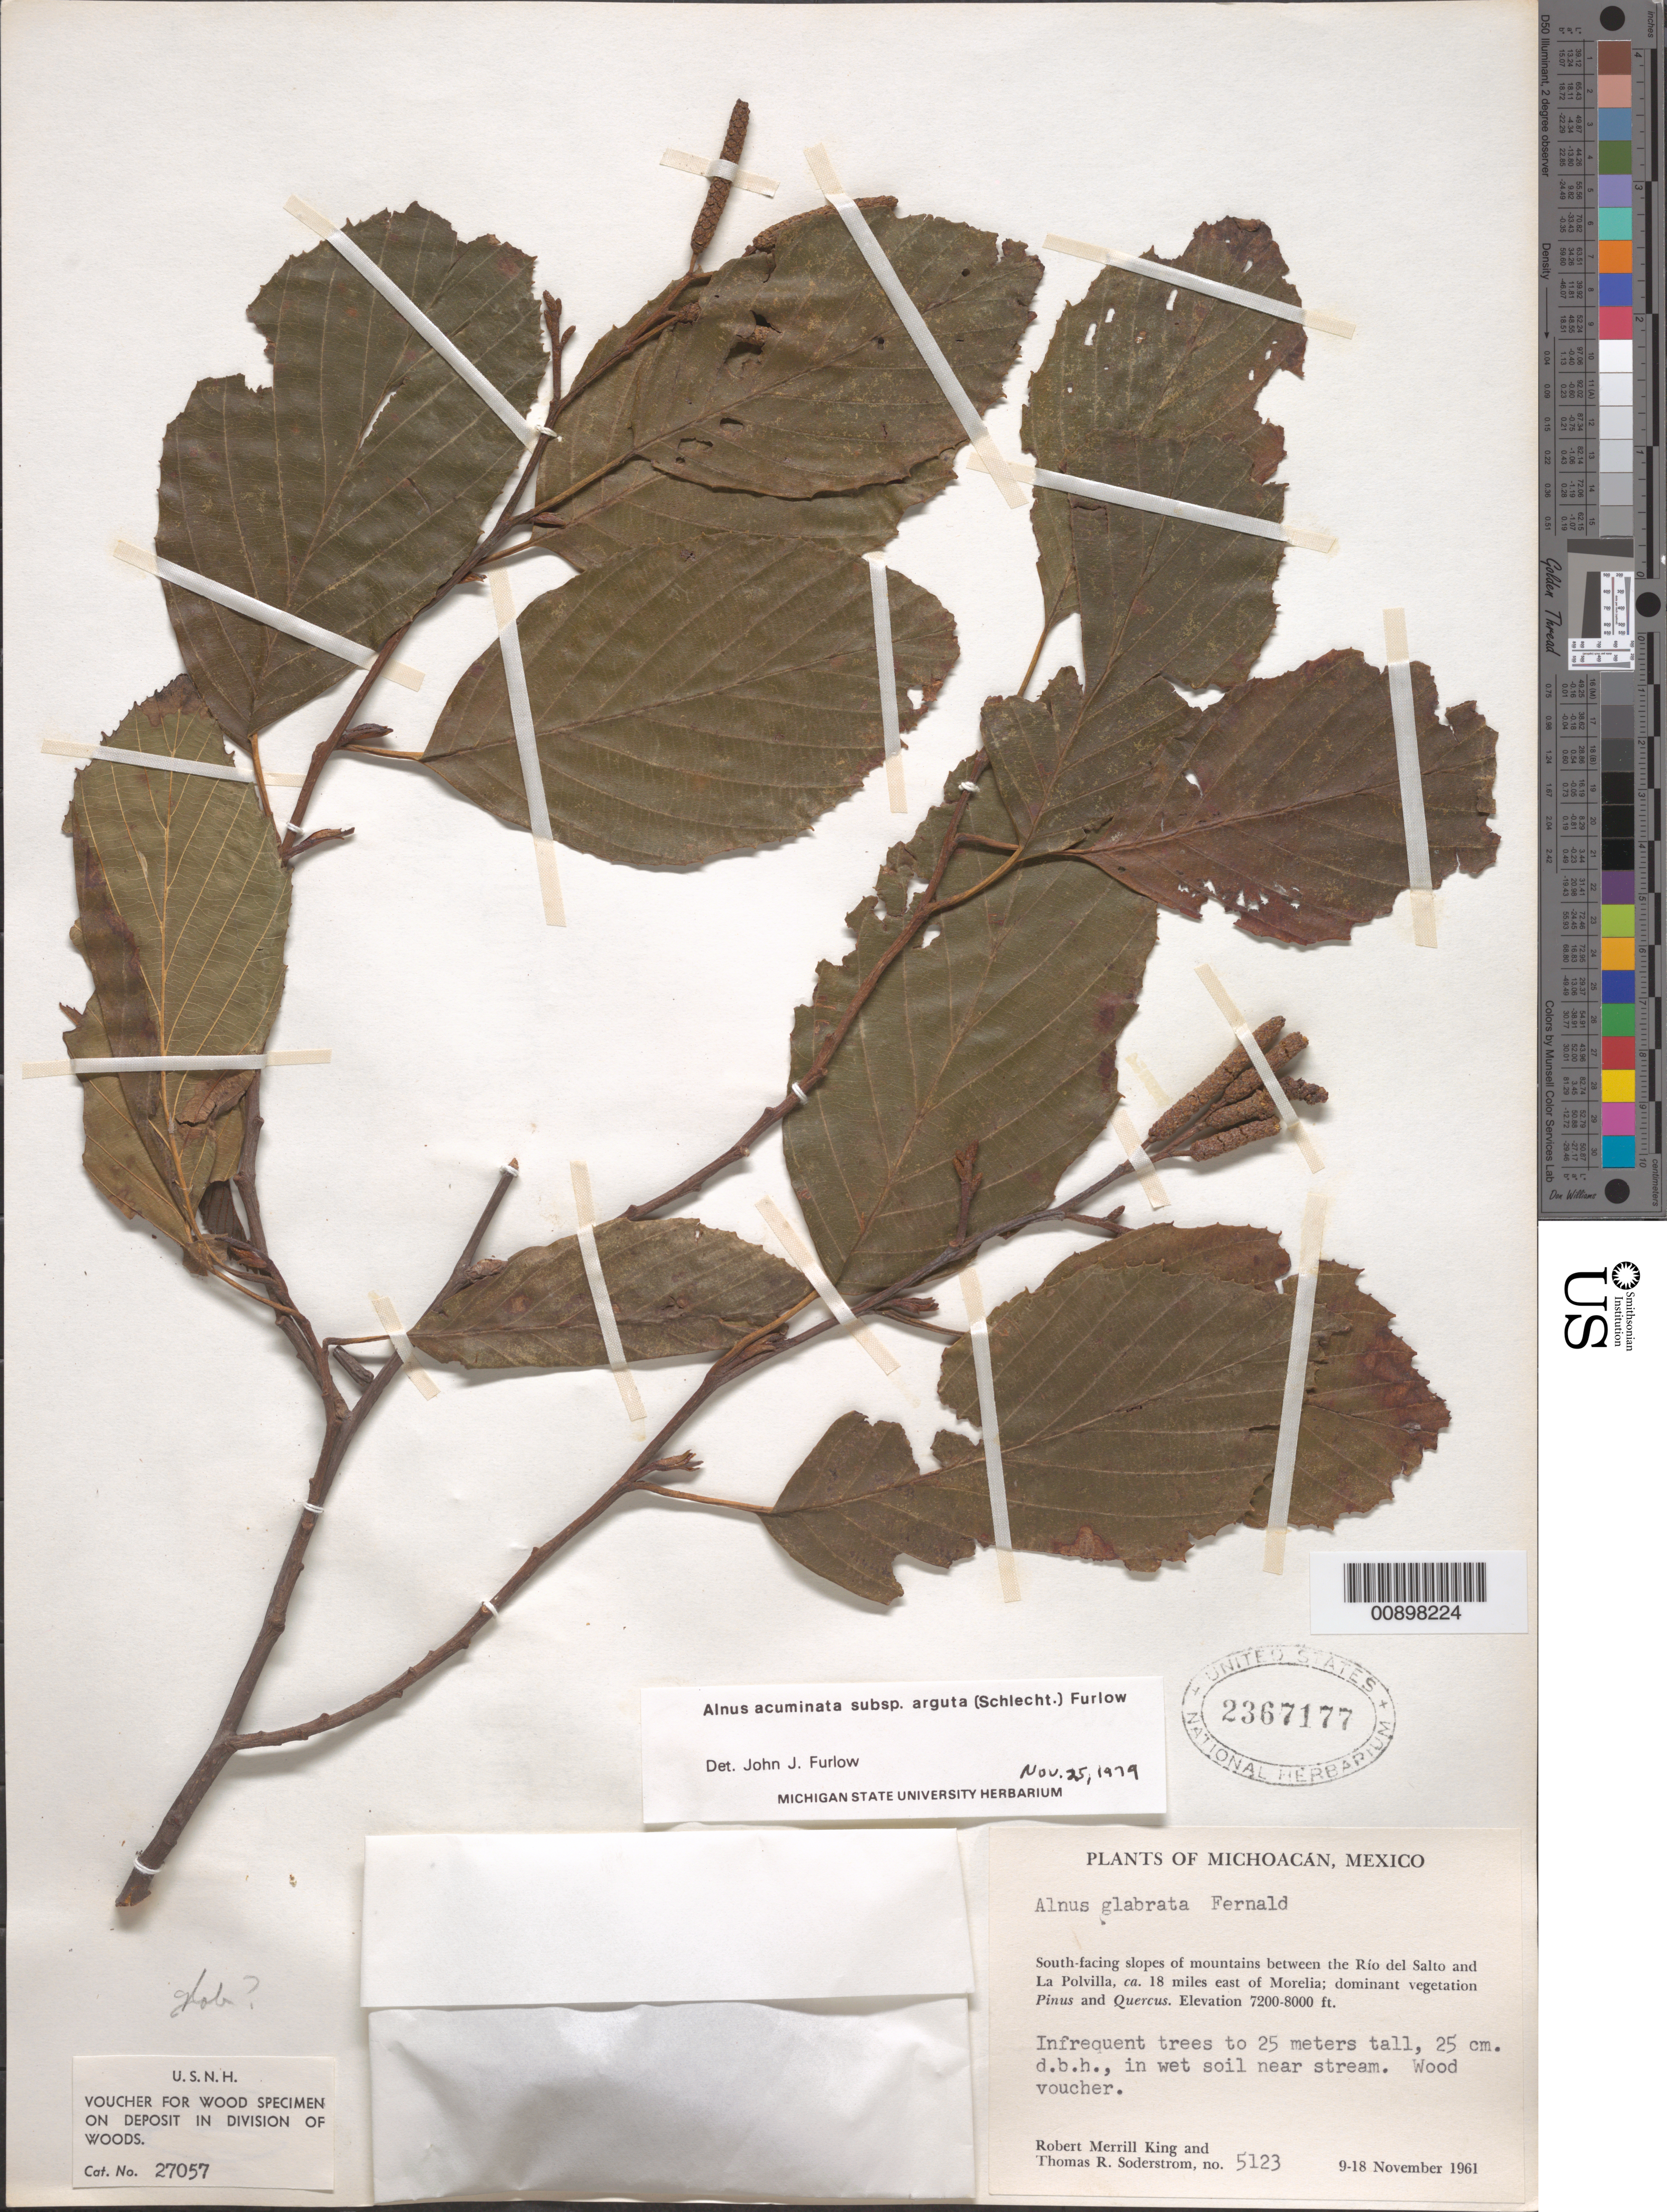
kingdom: Plantae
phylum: Tracheophyta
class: Magnoliopsida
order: Fagales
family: Betulaceae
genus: Alnus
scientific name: Alnus acuminata subsp. arguta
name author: (Schltdl.) Furlow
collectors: R. M. King & T. R. Soderstrom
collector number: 5123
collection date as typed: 09 Nov 1961 to 18 Nov 1961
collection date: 1961-11-09/1961-11-18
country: Mexico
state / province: Michoacán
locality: South-facing slopes of mountains between the Río del Salto and La Polvilla, ca. 18 miles east of Morelia.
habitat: In wet soil near stream. Dominant vegetation Pinus and Quercus.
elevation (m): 2195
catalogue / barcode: US 2367177